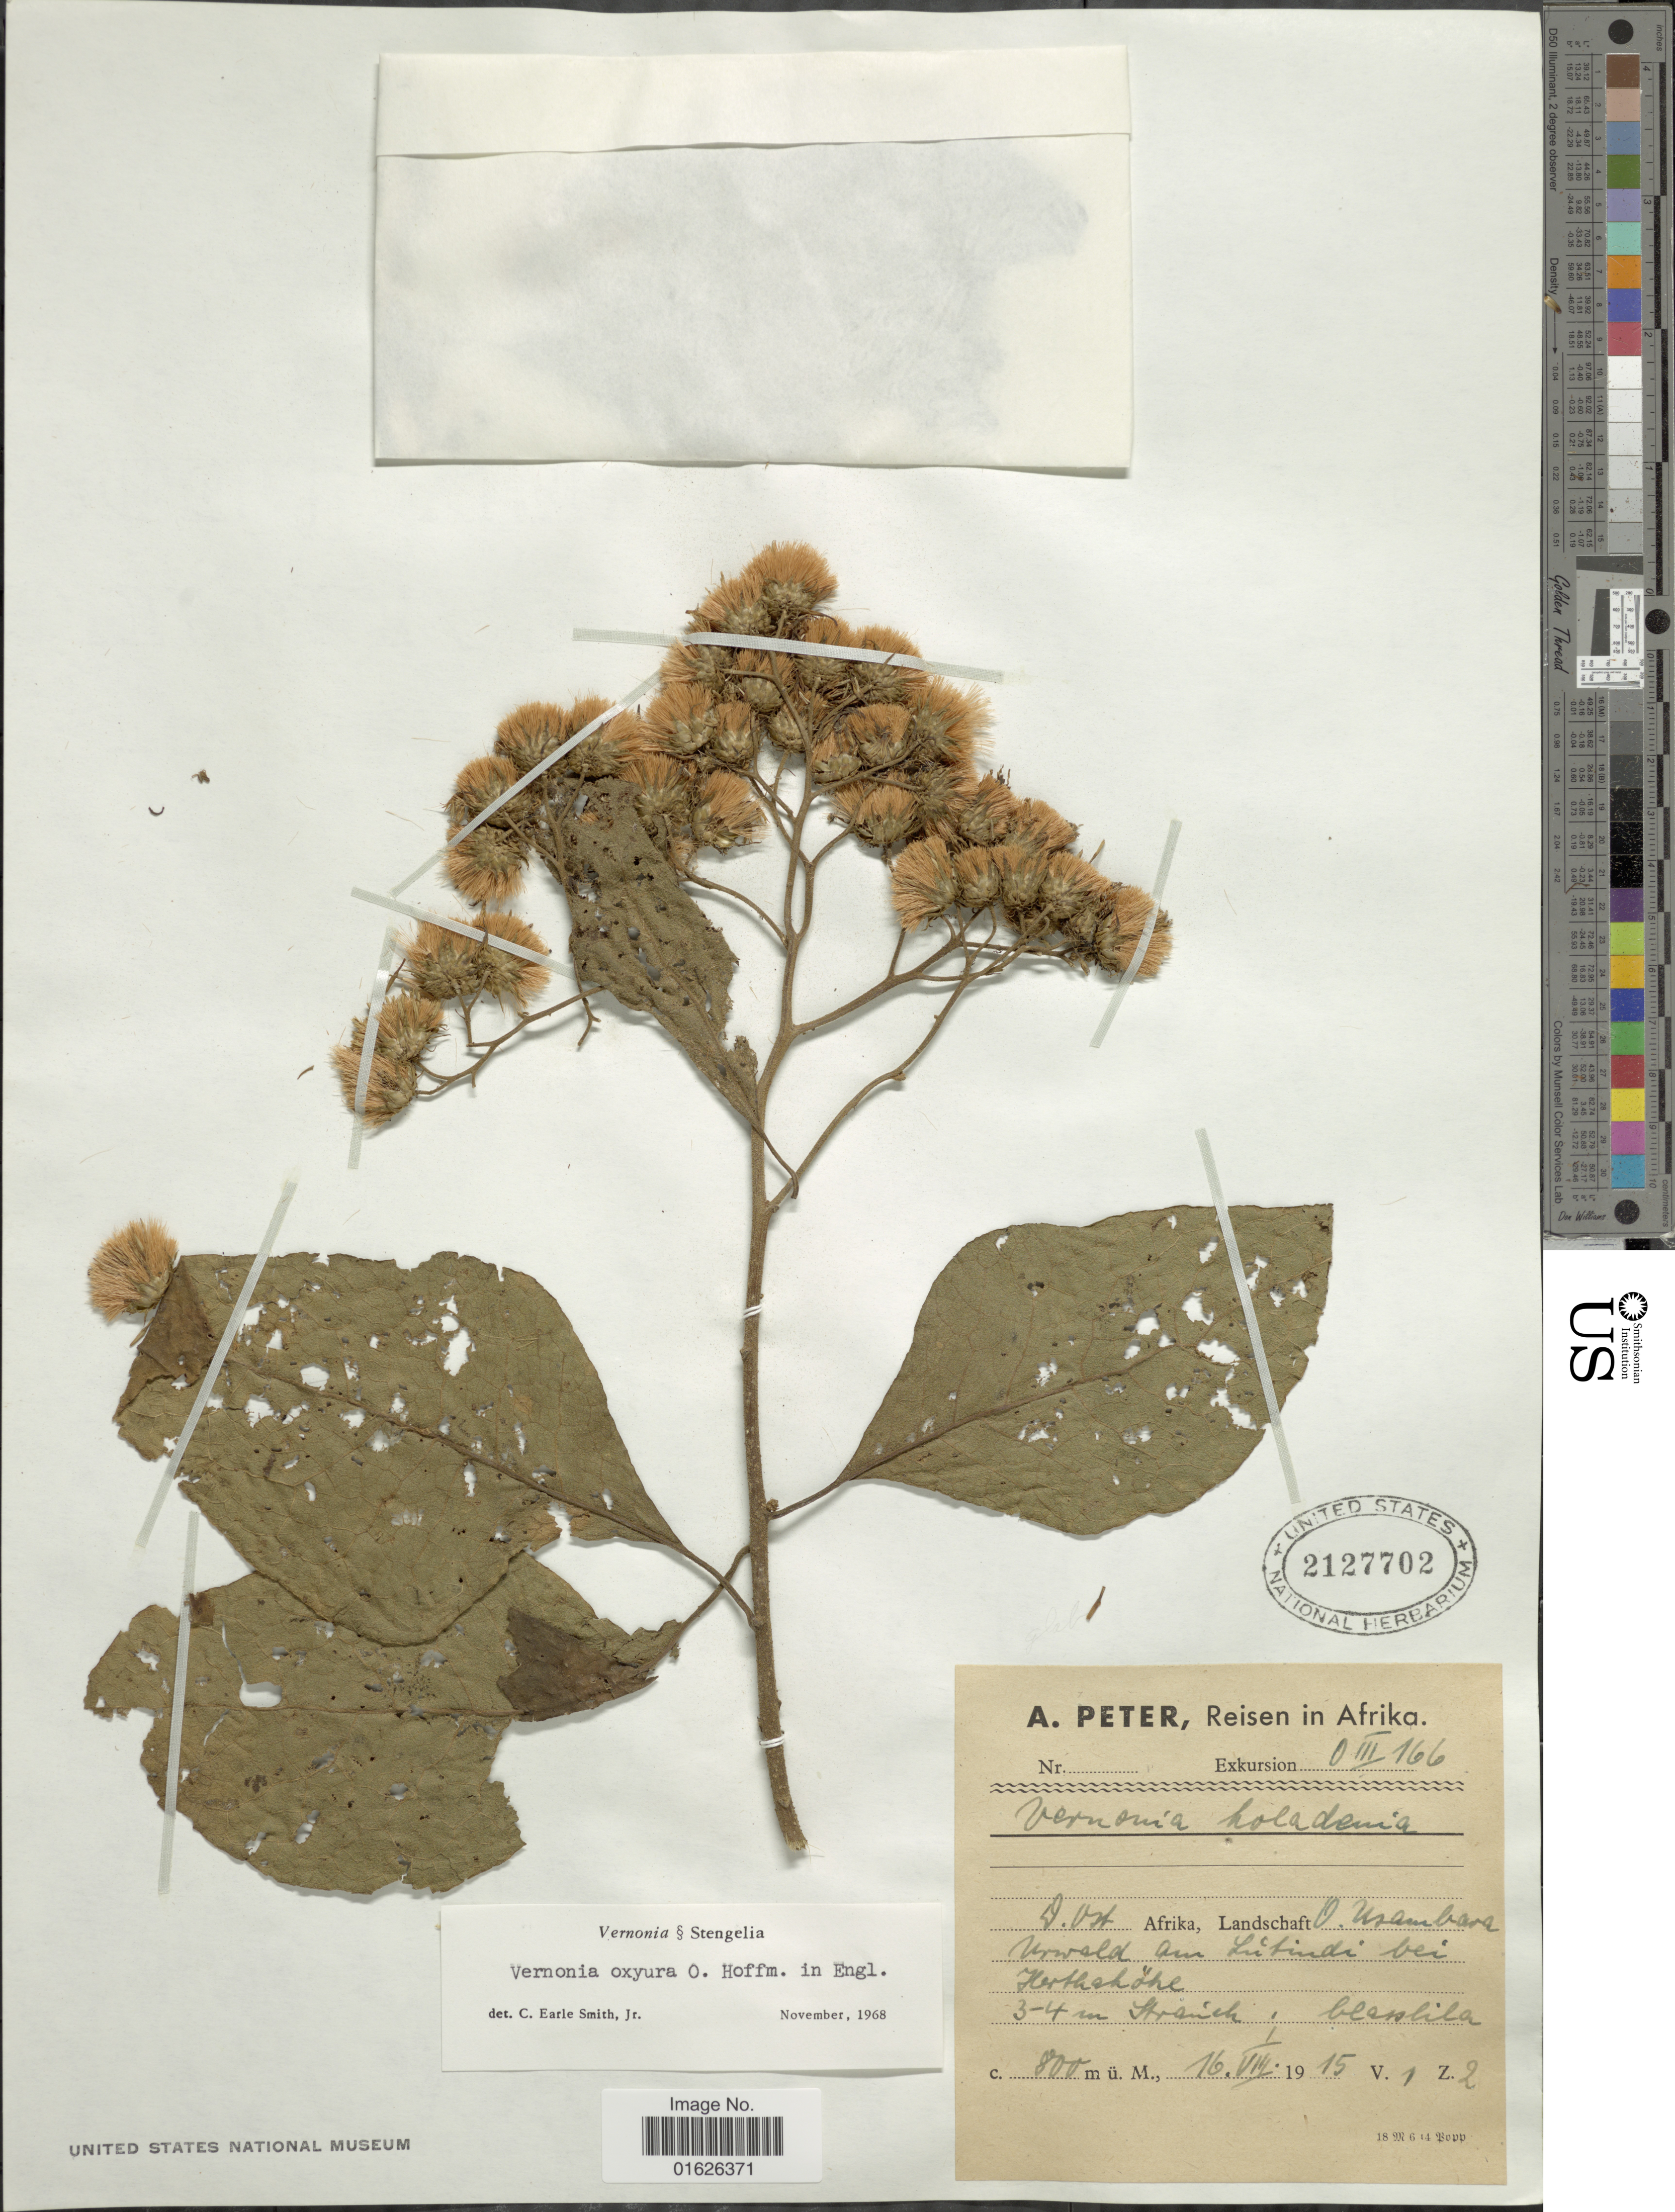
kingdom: Plantae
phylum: Tracheophyta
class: Magnoliopsida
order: Asterales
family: Asteraceae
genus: Gymnanthemum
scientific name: Gymnanthemum coloratum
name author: (Willd.) H. Rob. & B. Kahn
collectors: A. Peter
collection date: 1915-08-16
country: Tanzania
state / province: Tanga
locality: O Usambara, urwald am Lutindi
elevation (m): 800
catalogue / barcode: US 2127702